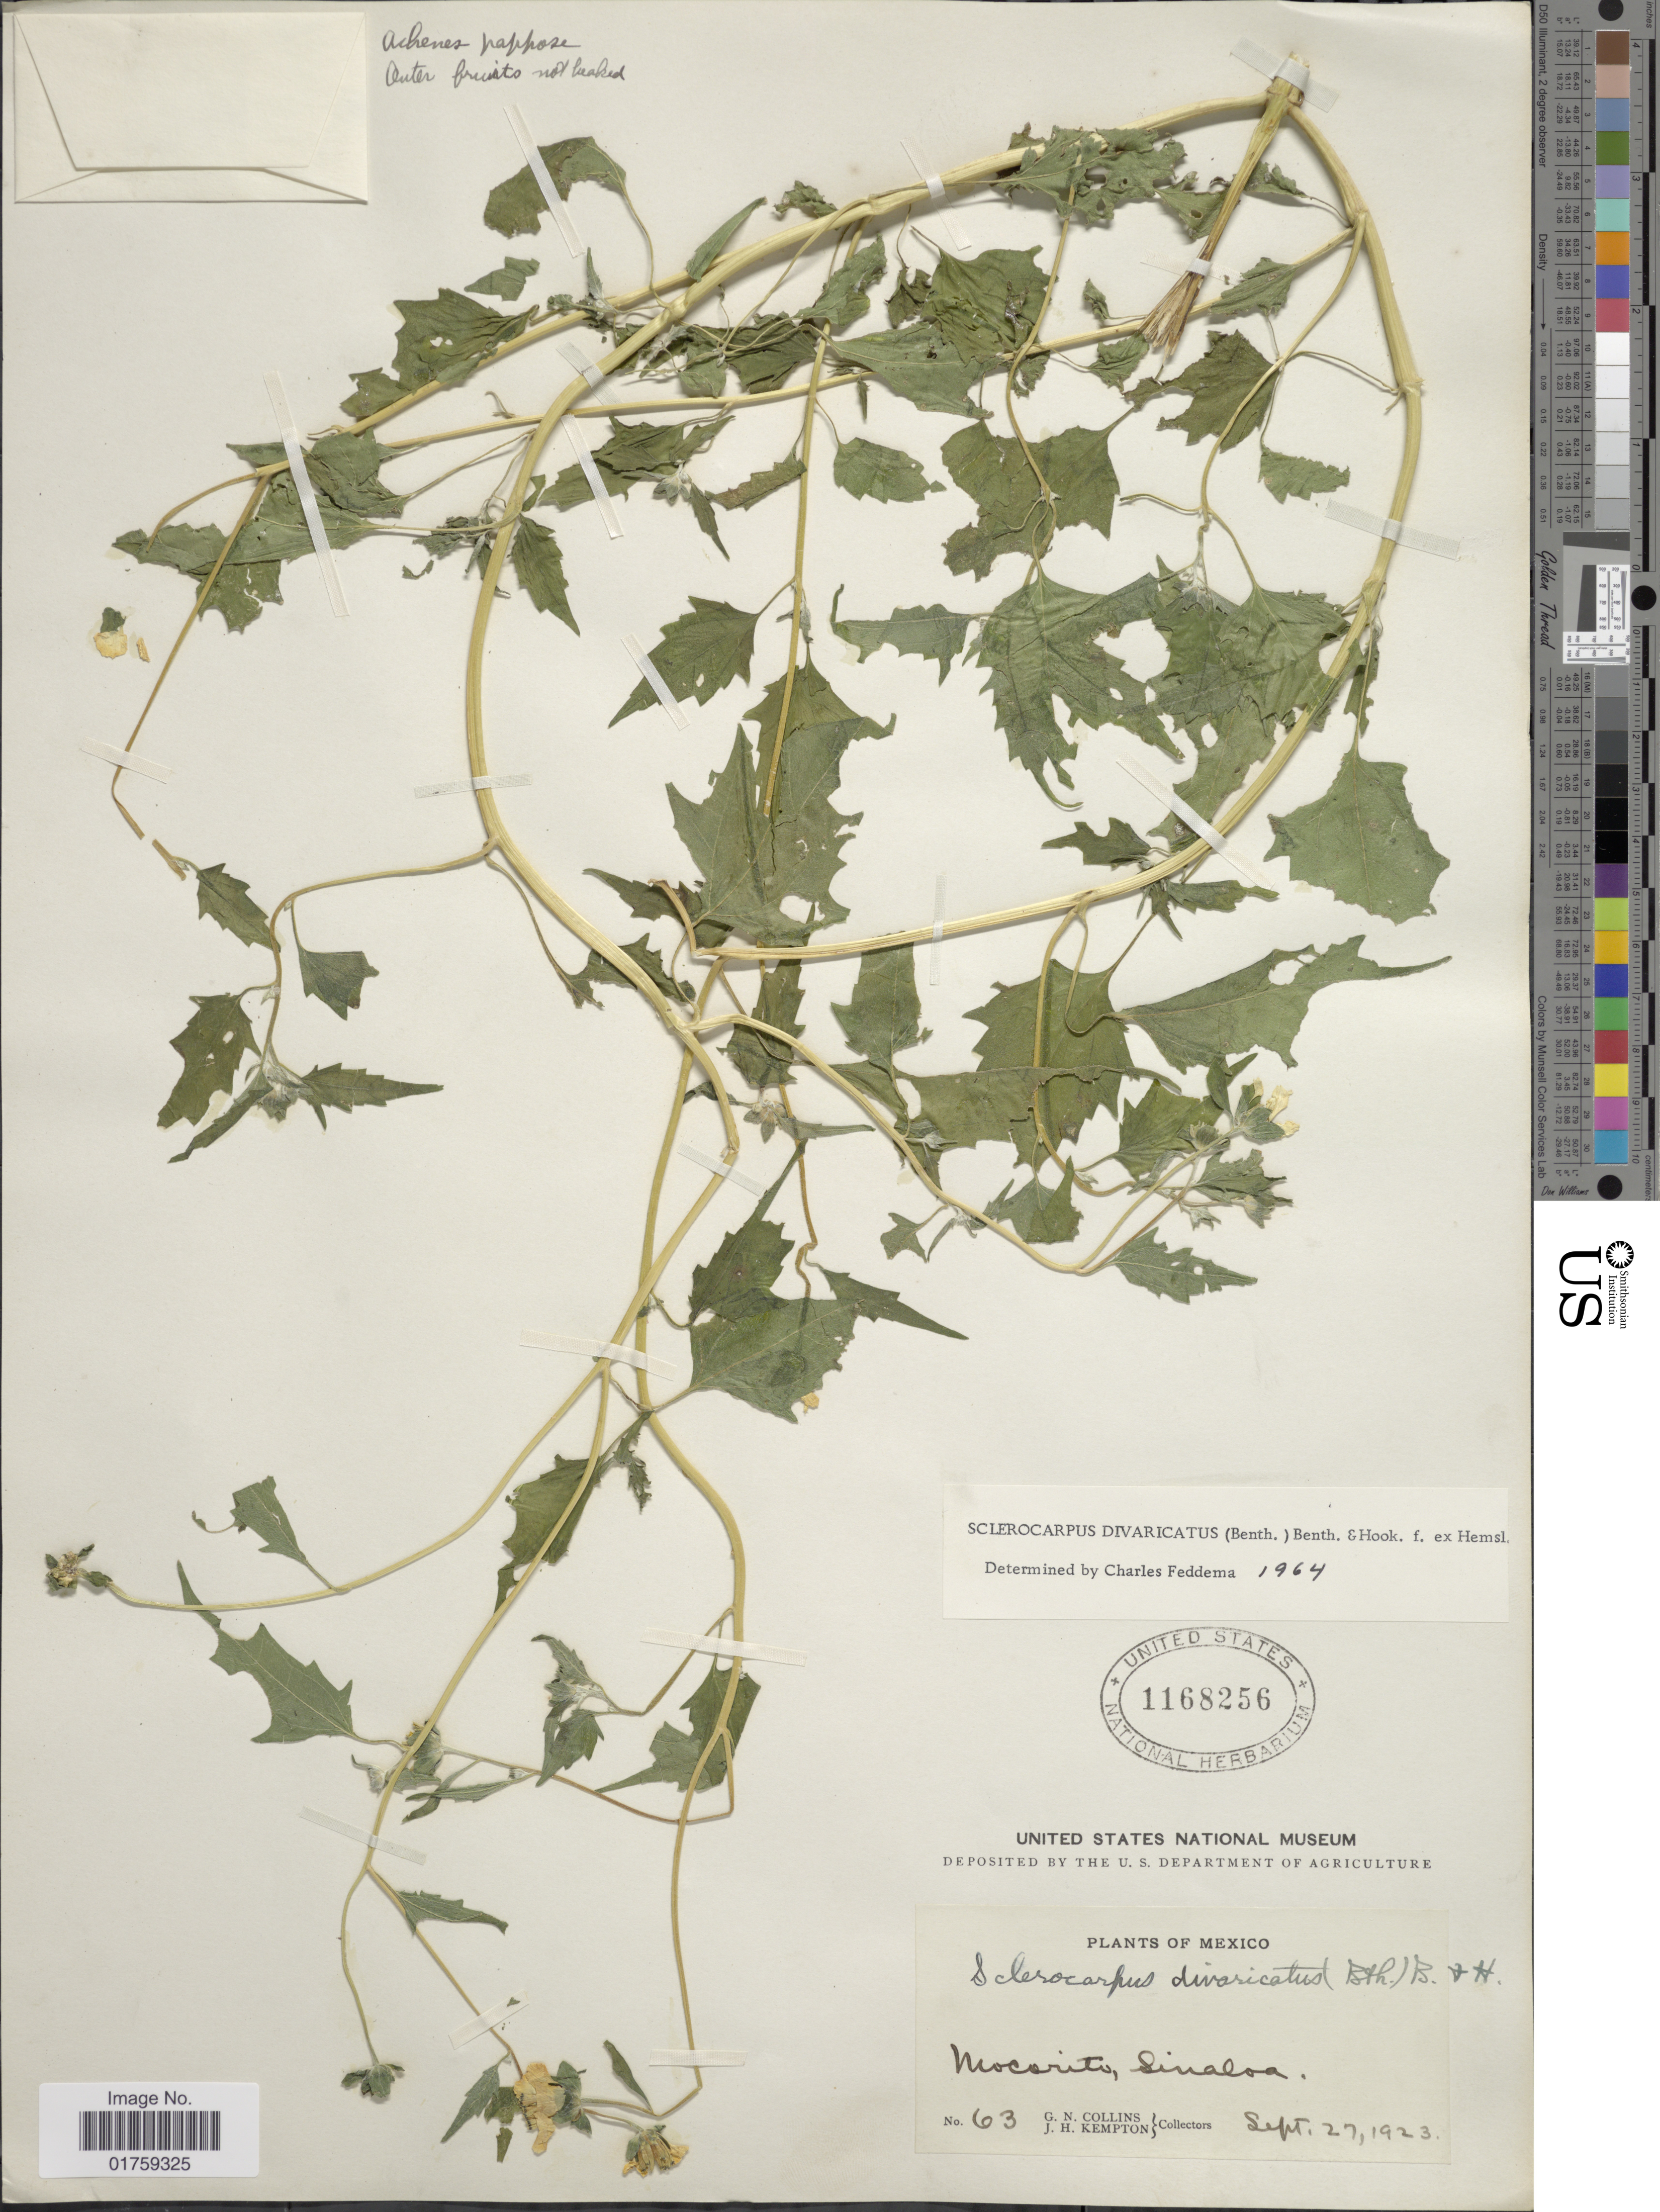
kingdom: Plantae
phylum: Tracheophyta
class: Magnoliopsida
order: Asterales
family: Asteraceae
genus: Sclerocarpus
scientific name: Sclerocarpus divaricatus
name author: (Benth.) Benth. & Hook. f. ex Hemsl.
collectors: G. Collins & J. H. Kempton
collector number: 63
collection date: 1923-09-27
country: Mexico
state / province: Sinaloa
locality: Mocotiro, Sinaloa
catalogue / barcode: US 1168256